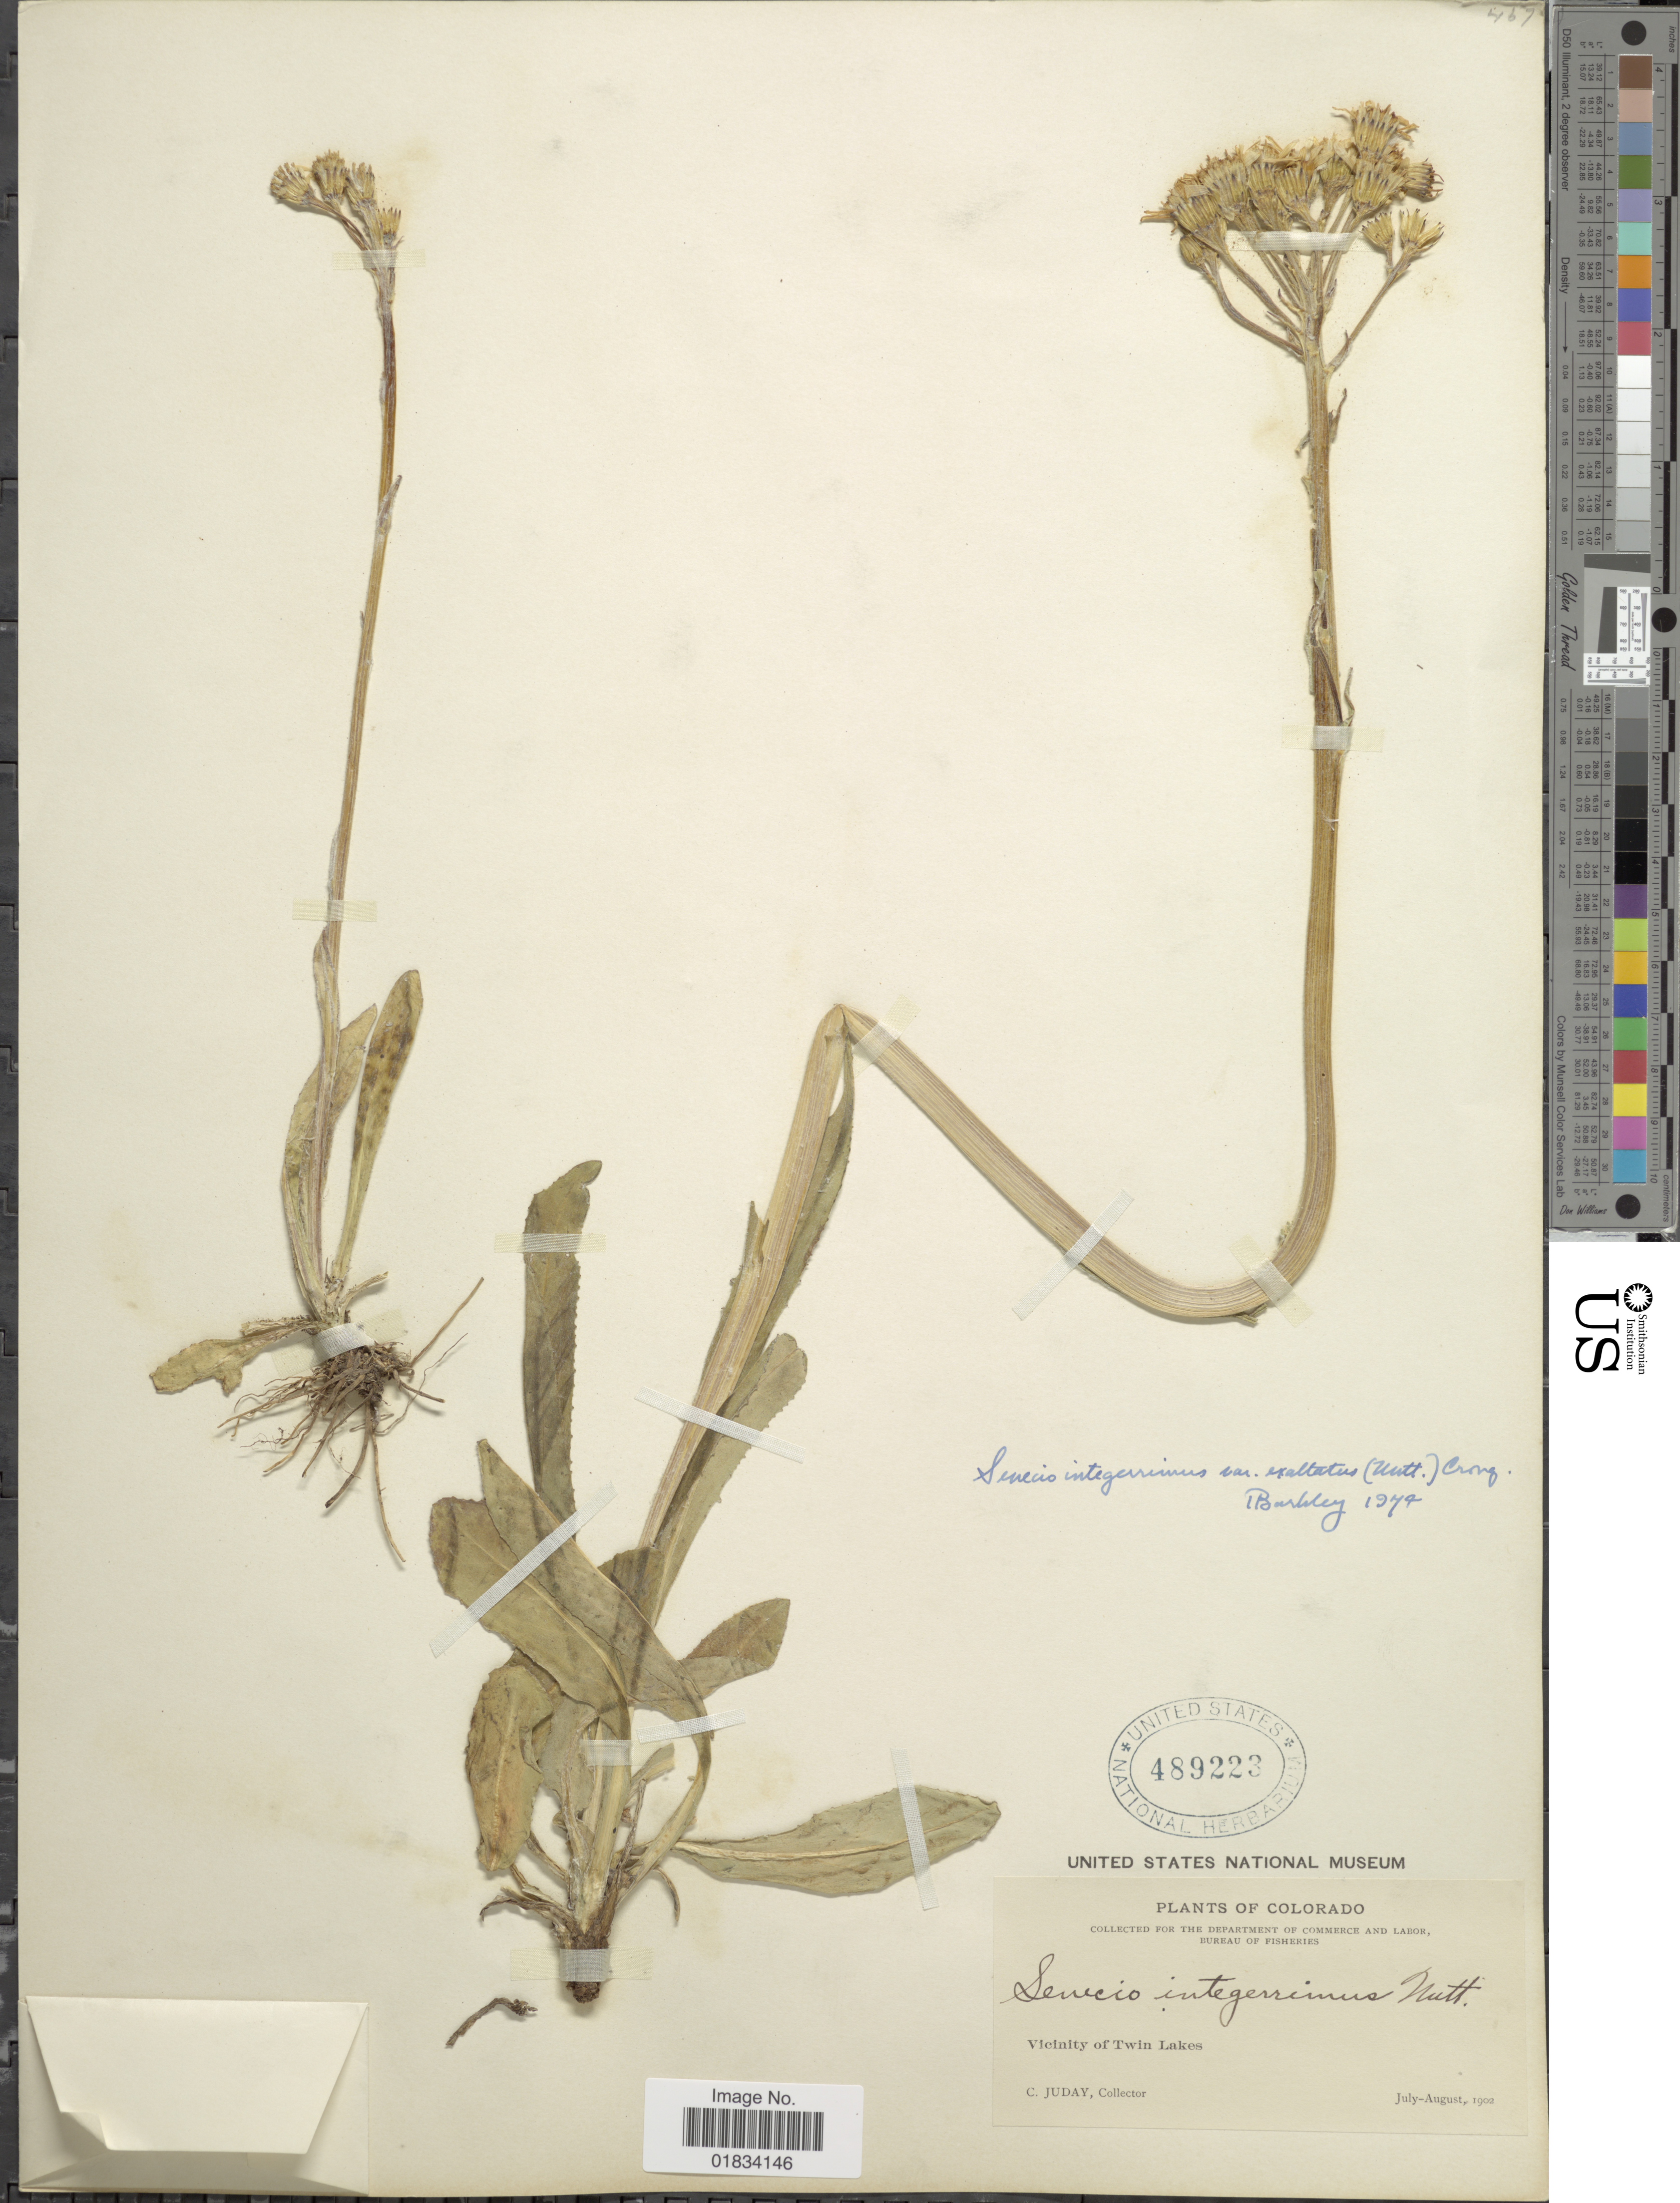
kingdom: Plantae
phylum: Tracheophyta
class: Magnoliopsida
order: Asterales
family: Asteraceae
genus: Senecio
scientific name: Senecio integerrimus var. exaltatus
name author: (Nutt.) Cronq.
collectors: C. Juday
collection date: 1902-07/1902-08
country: United States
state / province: Colorado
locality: Vicinity of Twin Lakes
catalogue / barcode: US 489223